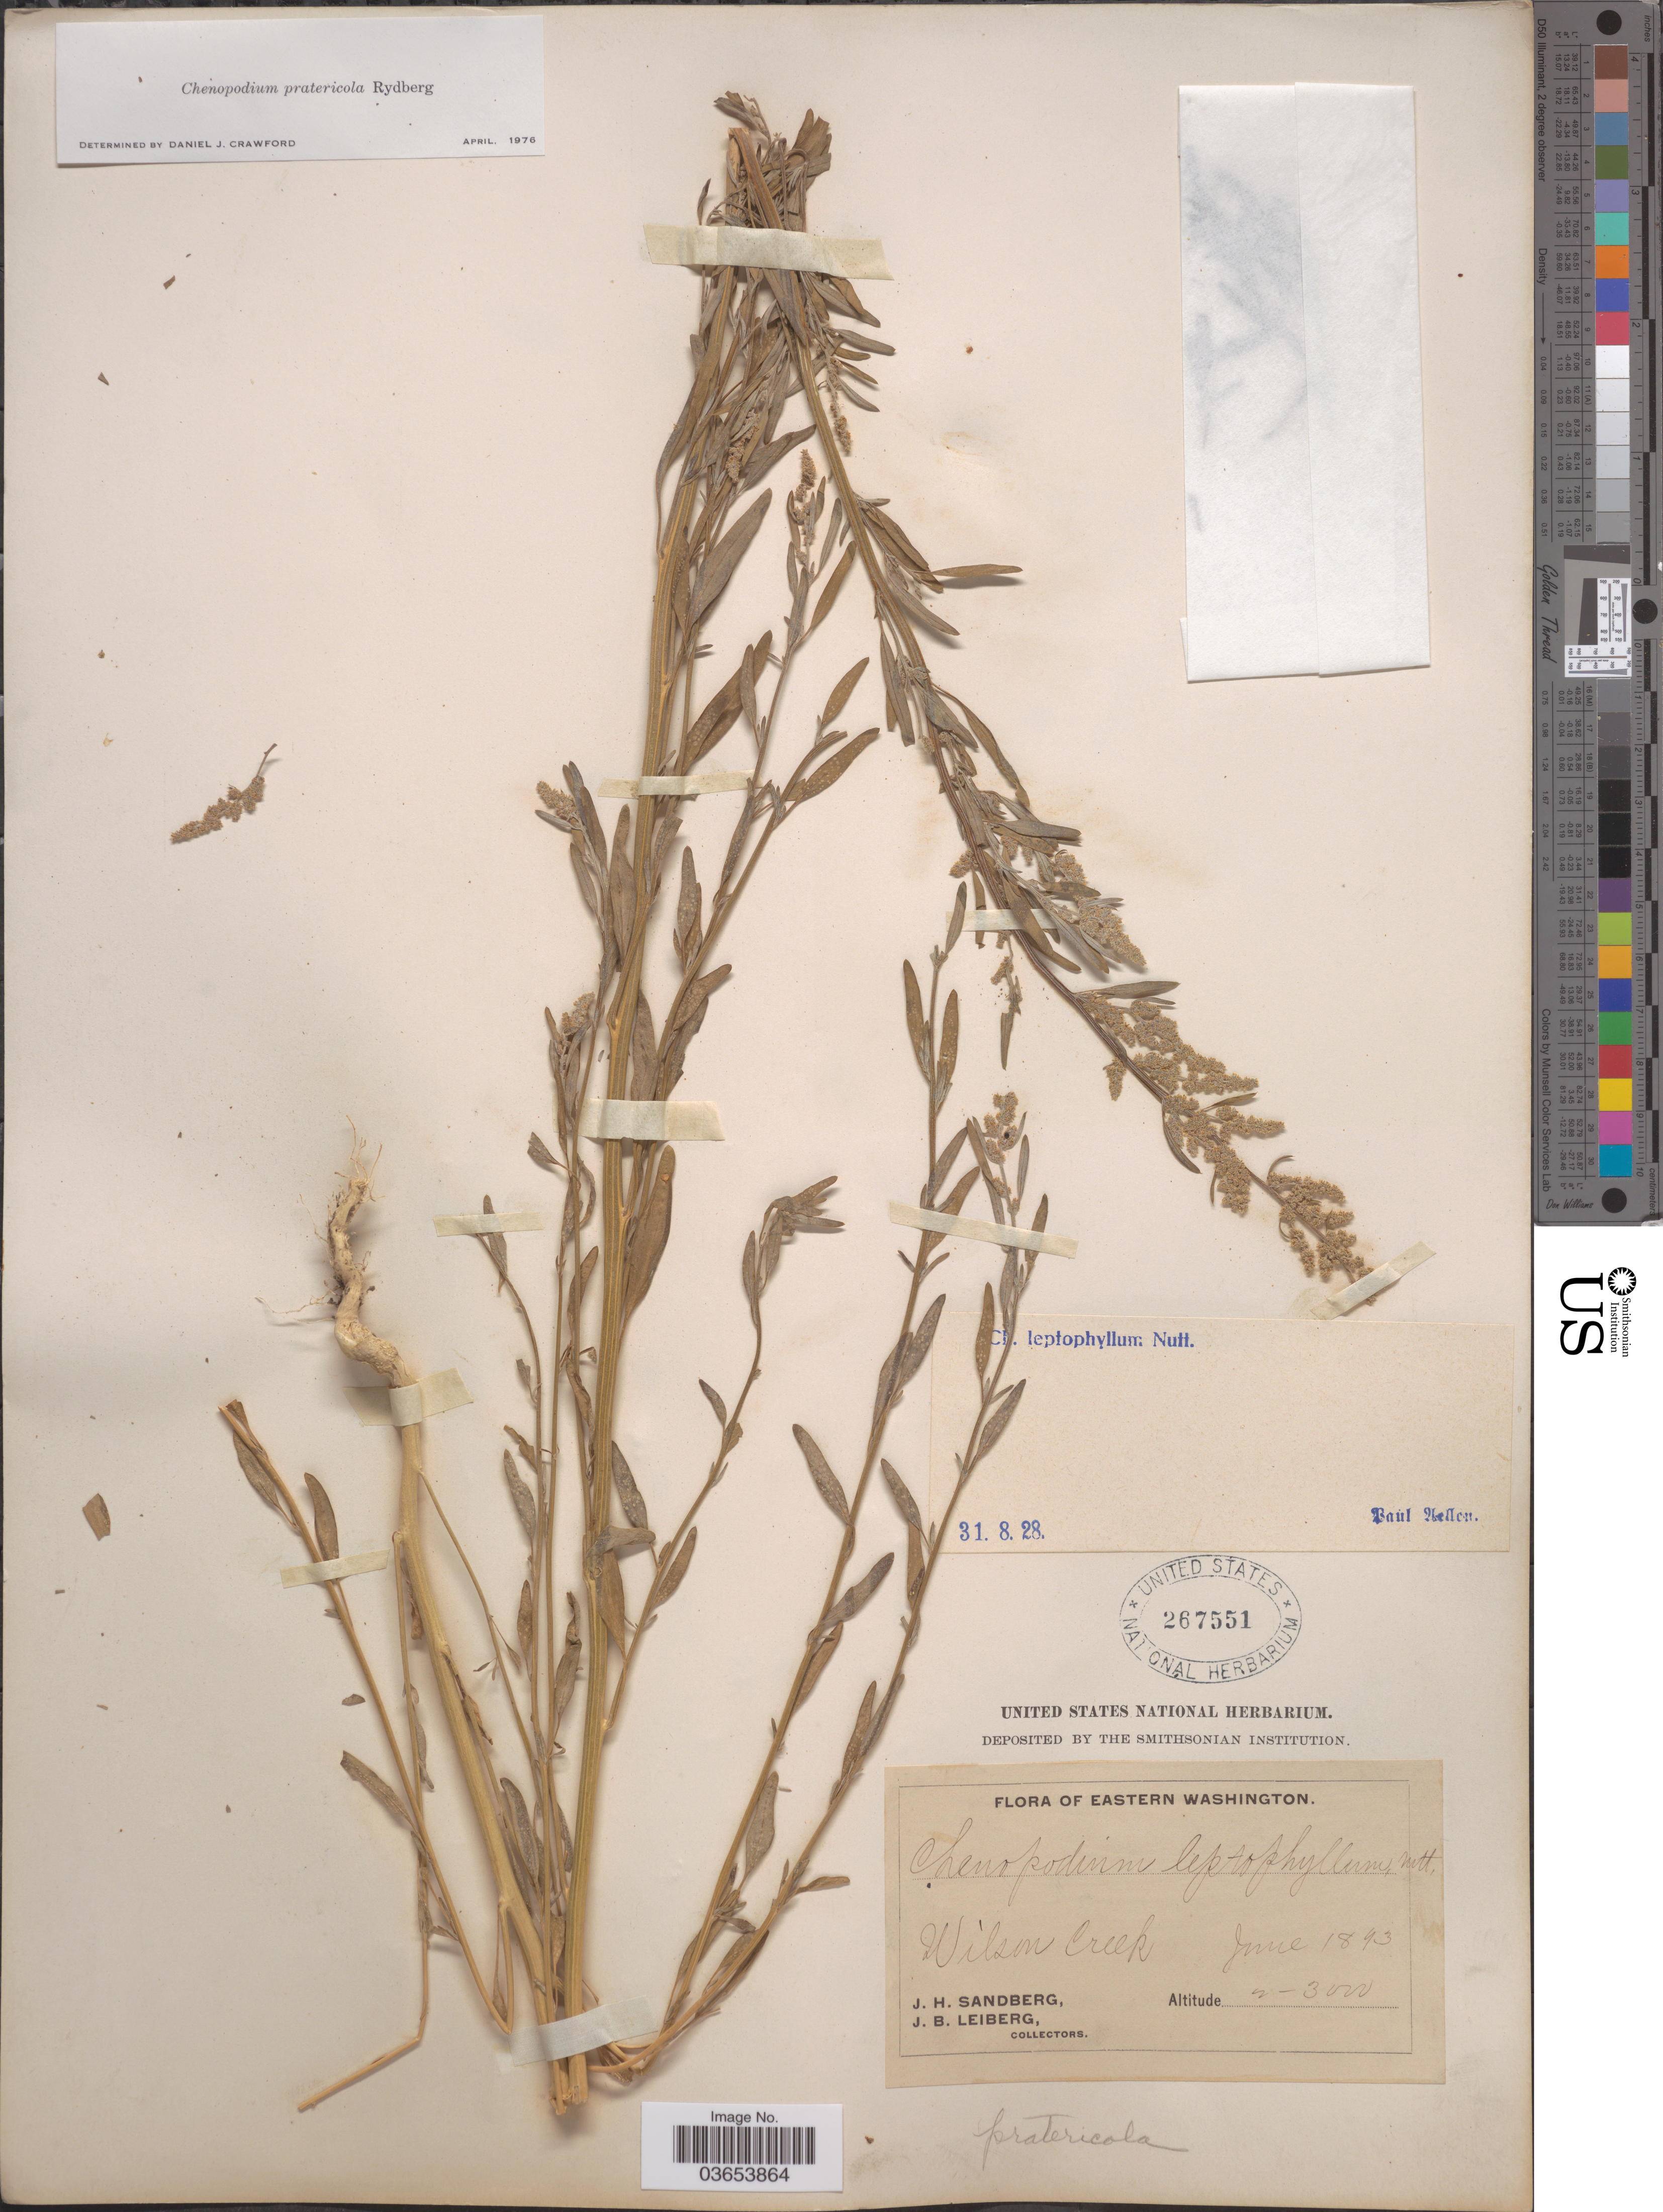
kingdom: Plantae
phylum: Tracheophyta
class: Magnoliopsida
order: Caryophyllales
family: Amaranthaceae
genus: Chenopodium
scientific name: Chenopodium pratericola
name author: Rydb.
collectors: J. H. Sandberg & J. B. Leiberg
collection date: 1893-06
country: United States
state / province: Washington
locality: Eastern Washington. Wilson Creek.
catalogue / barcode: US 267551